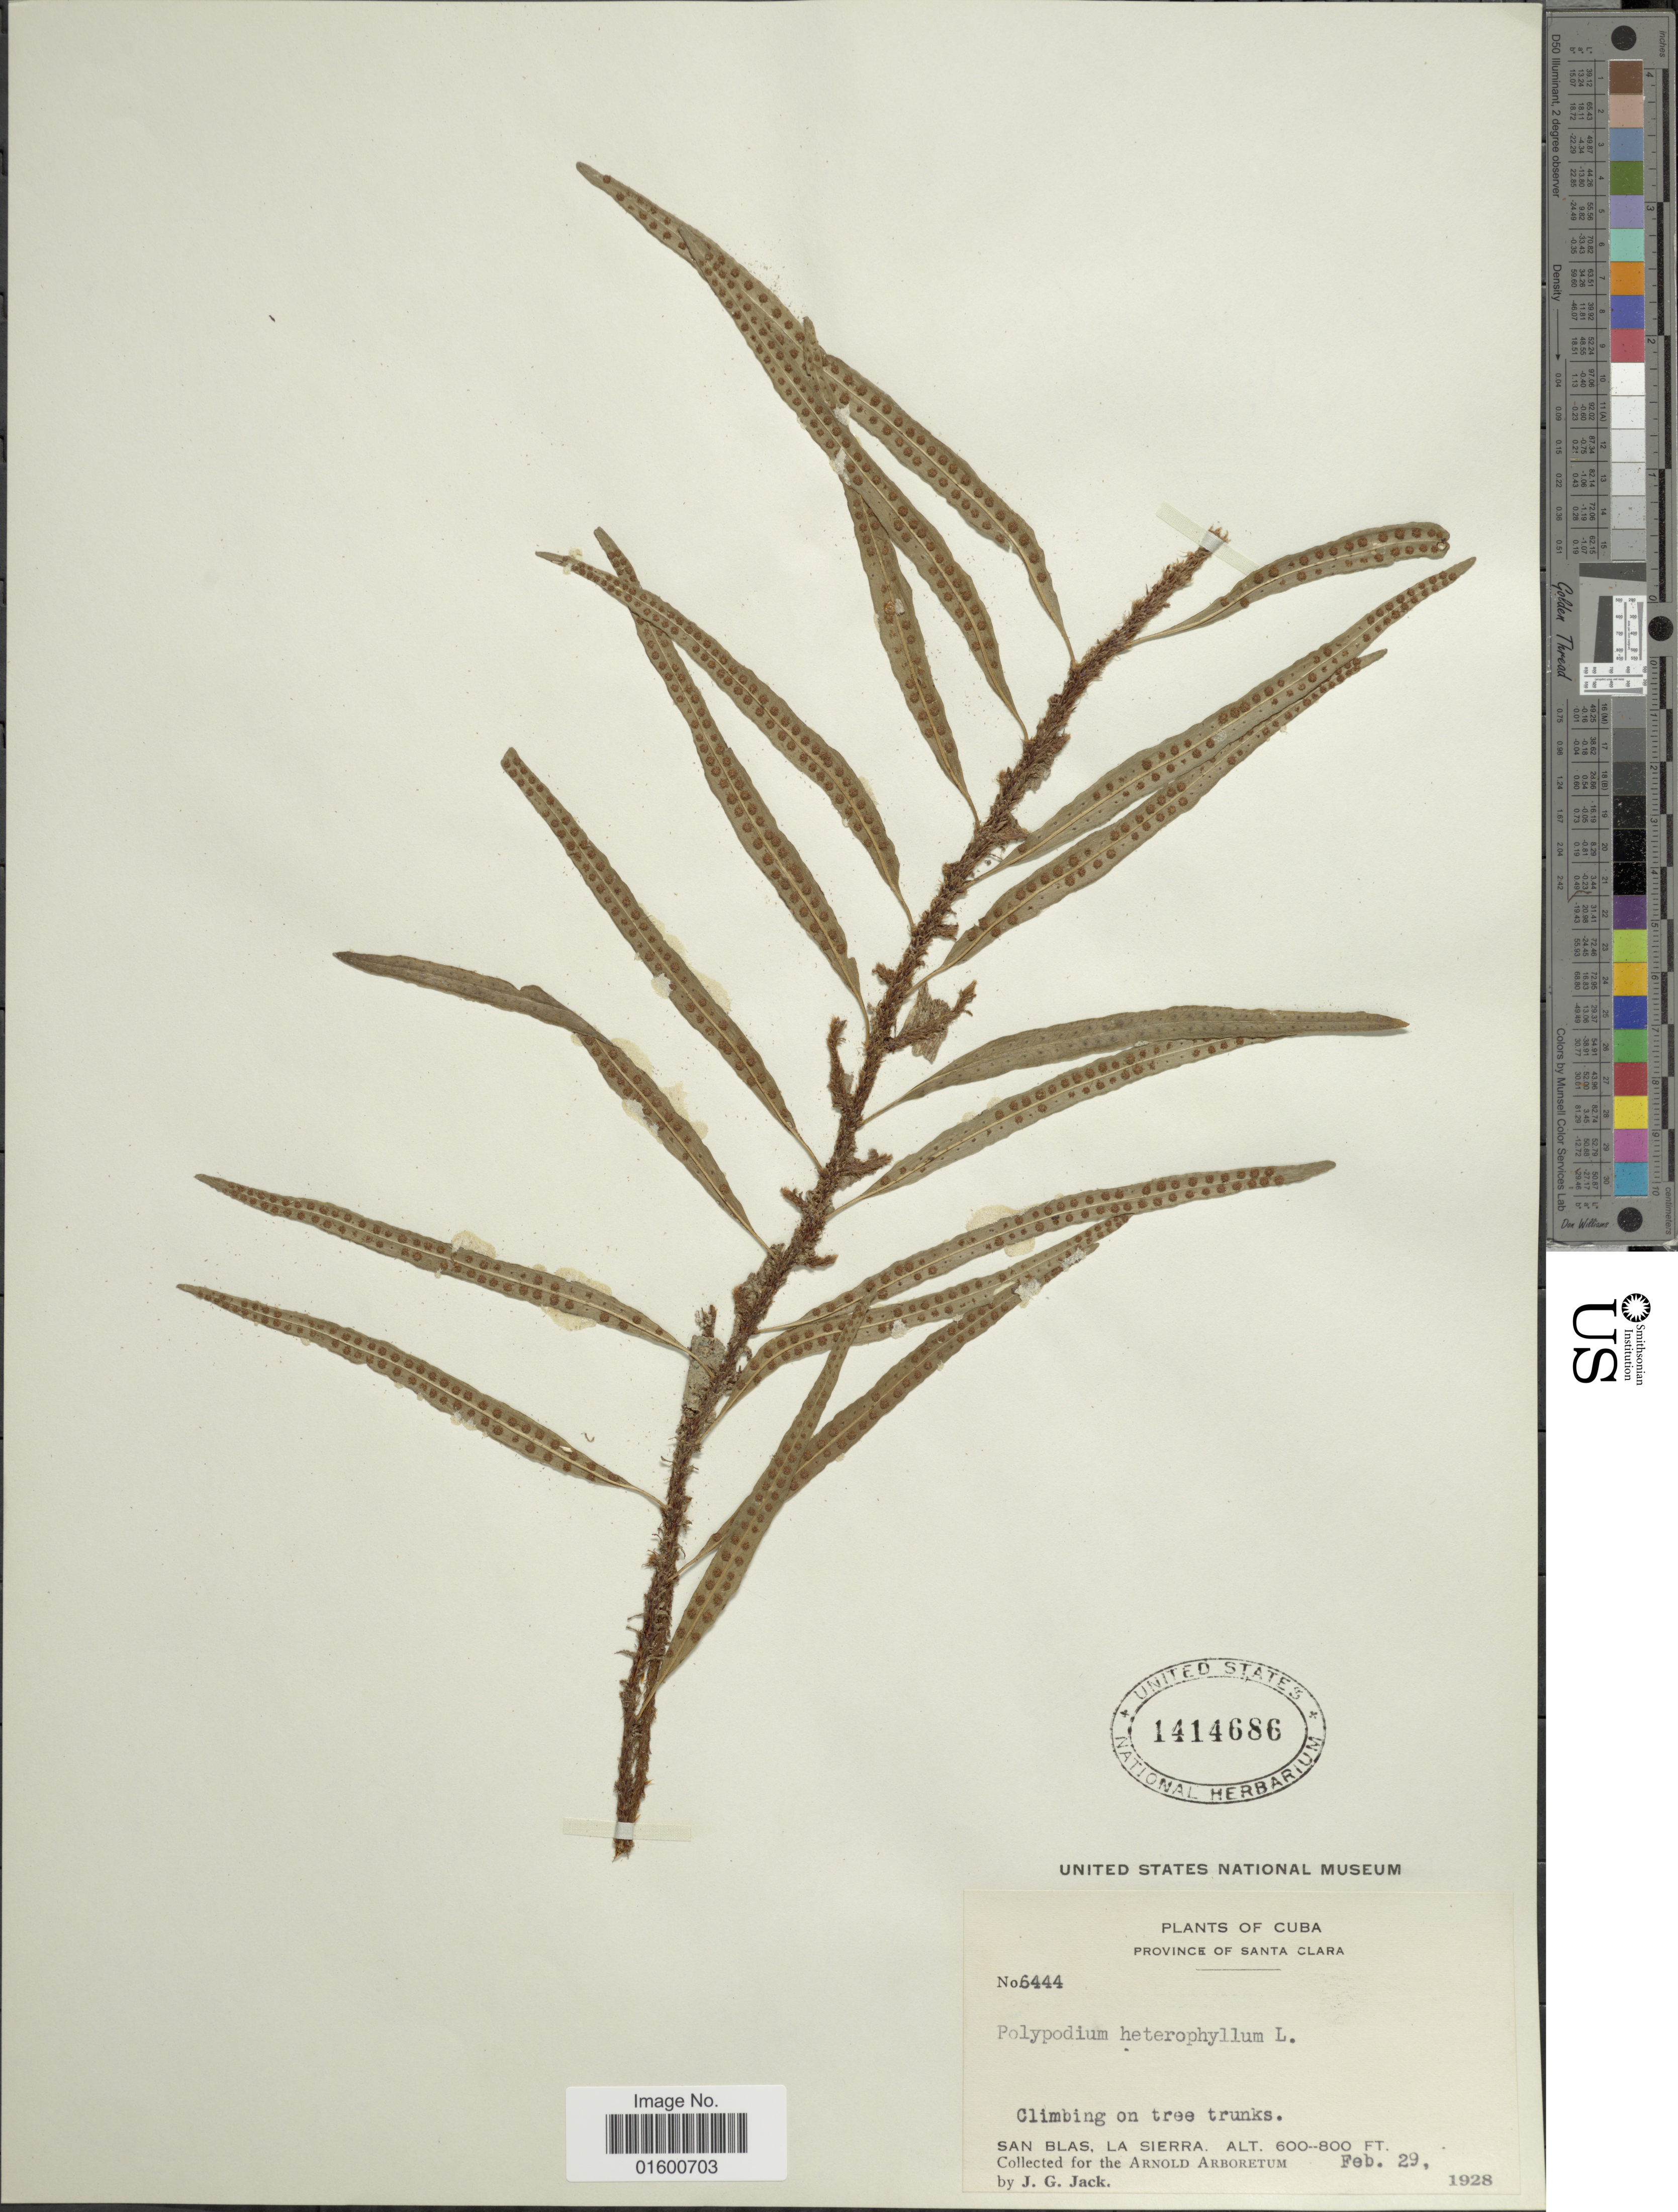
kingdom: Plantae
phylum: Tracheophyta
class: Polypodiopsida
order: Polypodiales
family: Polypodiaceae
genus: Microgramma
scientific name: Microgramma heterophylla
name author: (L.) Wherry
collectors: J. G. Jack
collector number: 6444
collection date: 1928-02-29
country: Cuba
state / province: Las Villas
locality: Province of Santa Clara, San Blas, La Sierra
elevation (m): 183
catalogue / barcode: US 1414686